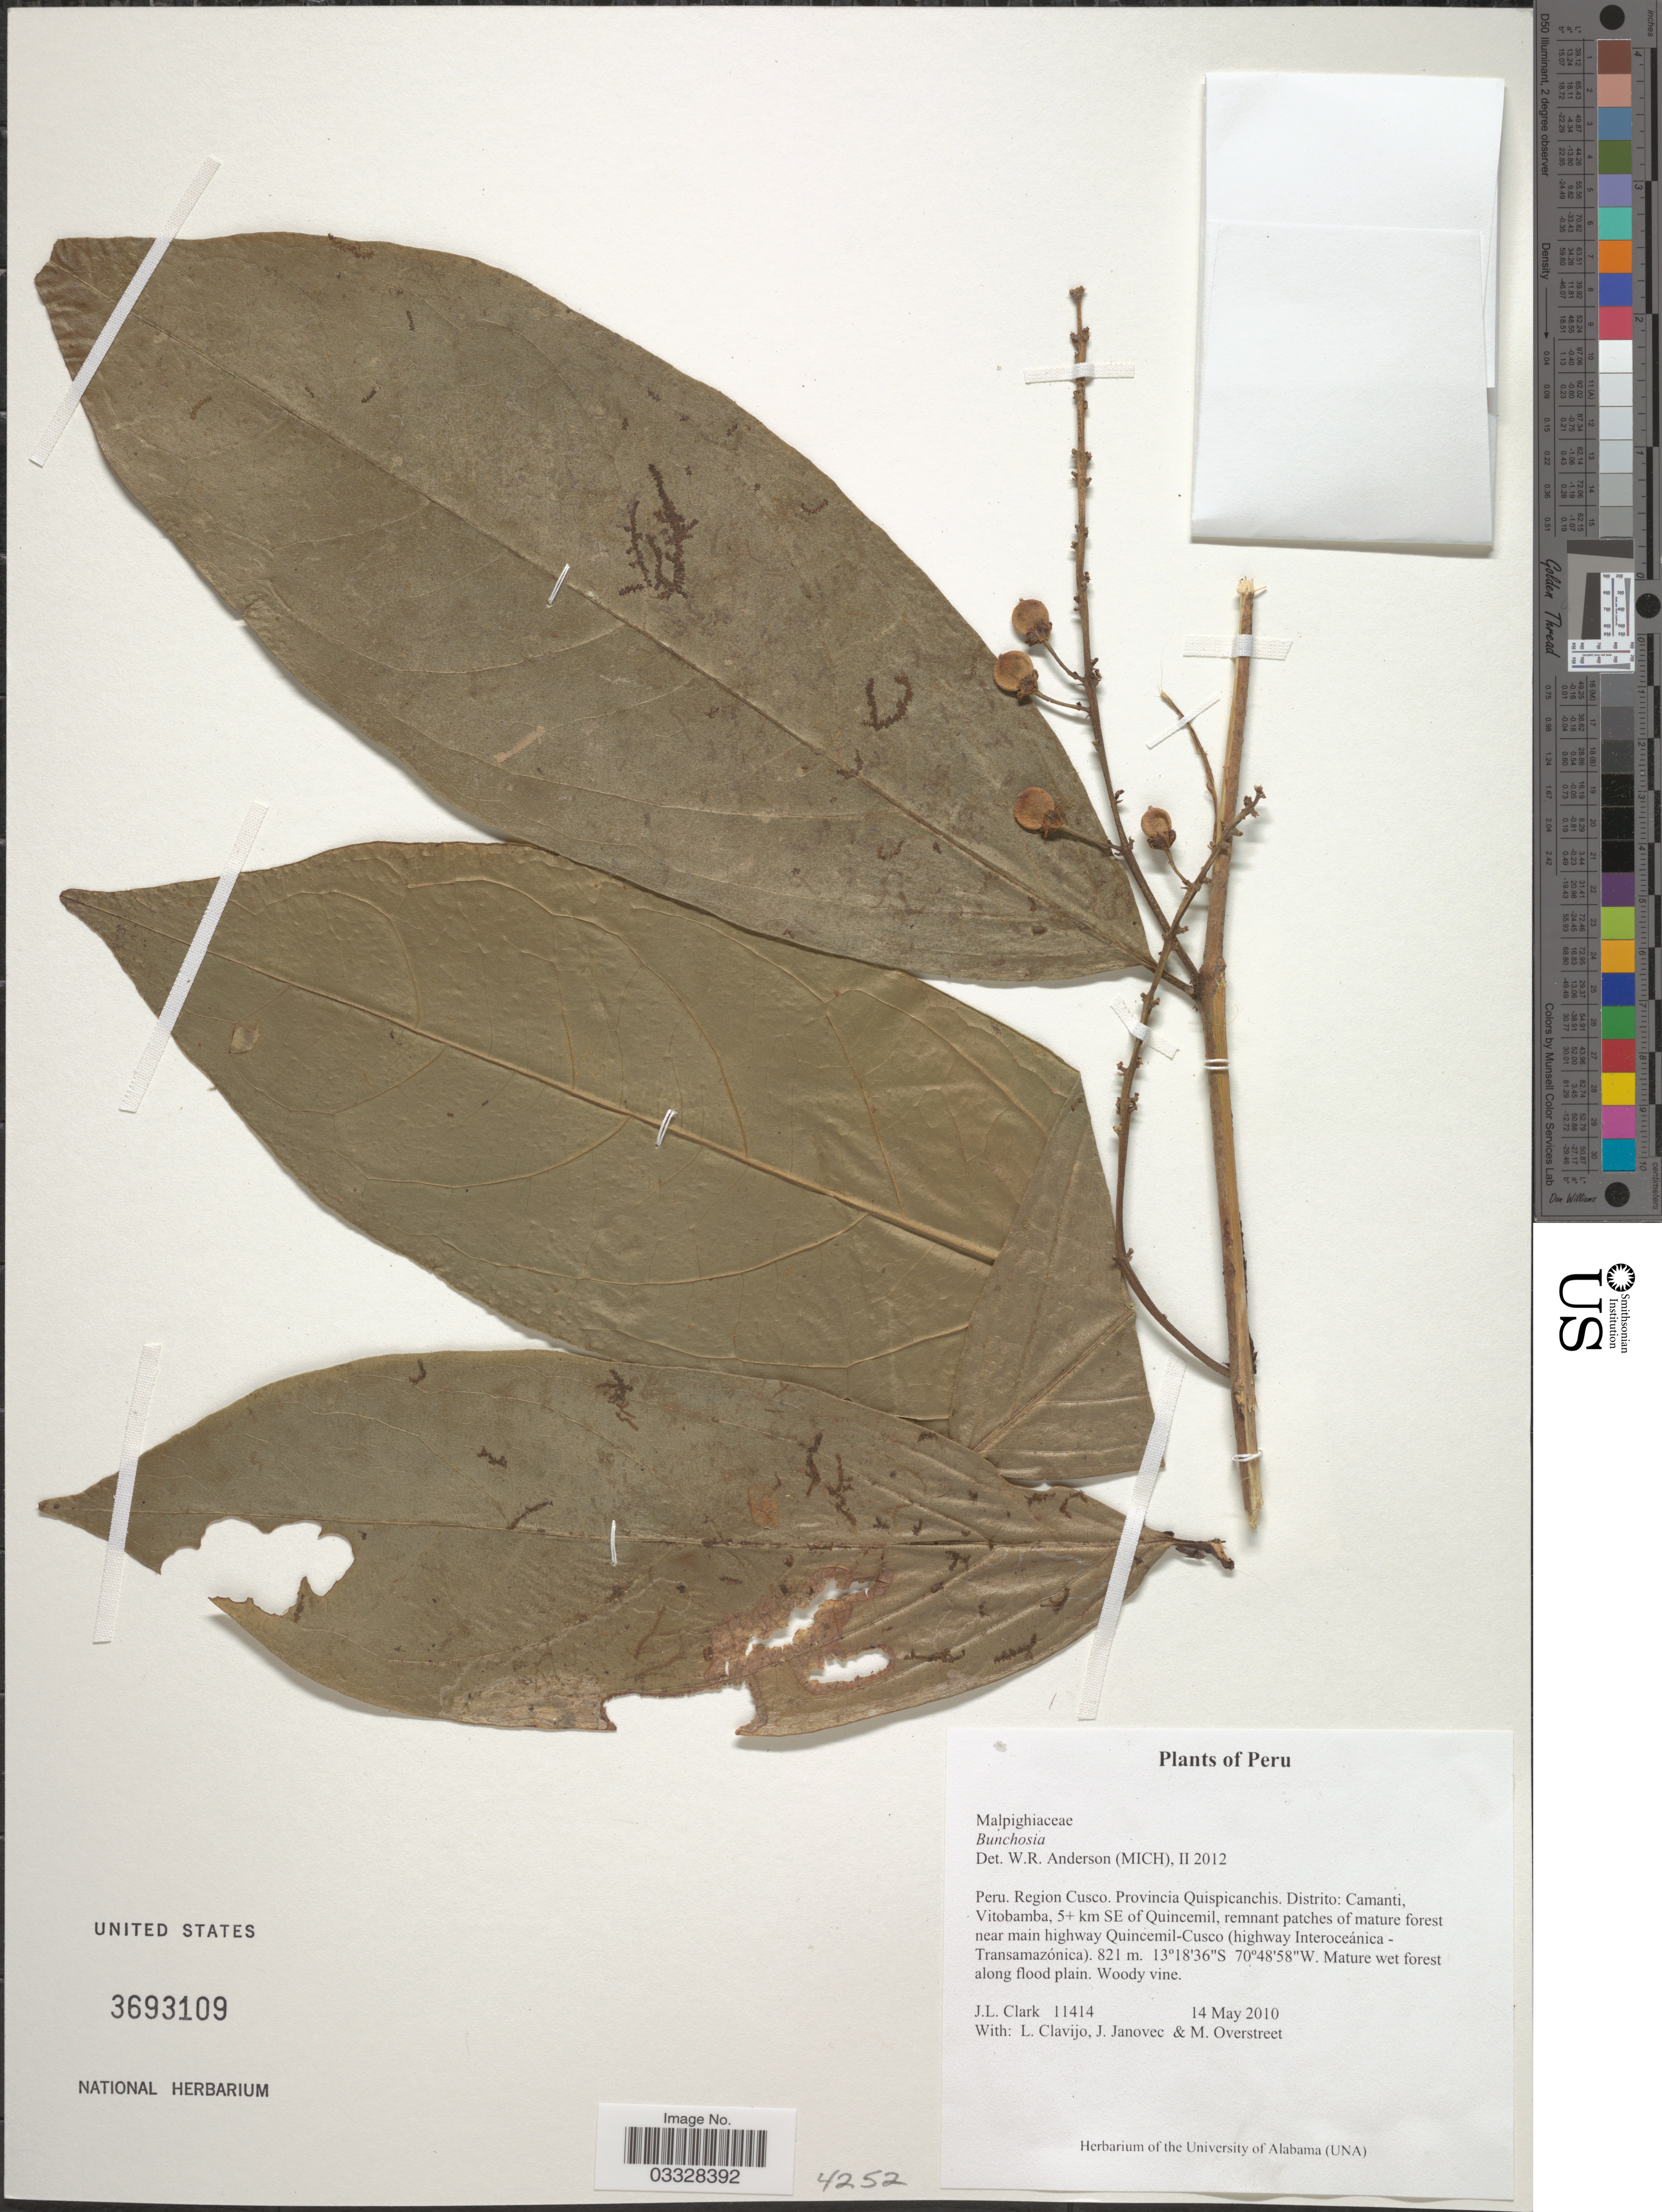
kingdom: Plantae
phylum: Tracheophyta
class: Magnoliopsida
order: Malpighiales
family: Malpighiaceae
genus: Bunchosia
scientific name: Bunchosia sp.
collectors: J. L. Clark, L. Clavijo, J. Janovec & M. Overstreet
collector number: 11414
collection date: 2010-05-14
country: Peru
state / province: Cusco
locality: Provincia Quispicanchis. Distrito: Camanti, Vitobamba, 5 + km SE of Quincemil, remnant patches of mature forest near main highway Quincemil-Cusco (highway Interoceánica- Transamazónica).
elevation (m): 821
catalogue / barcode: US 3693109